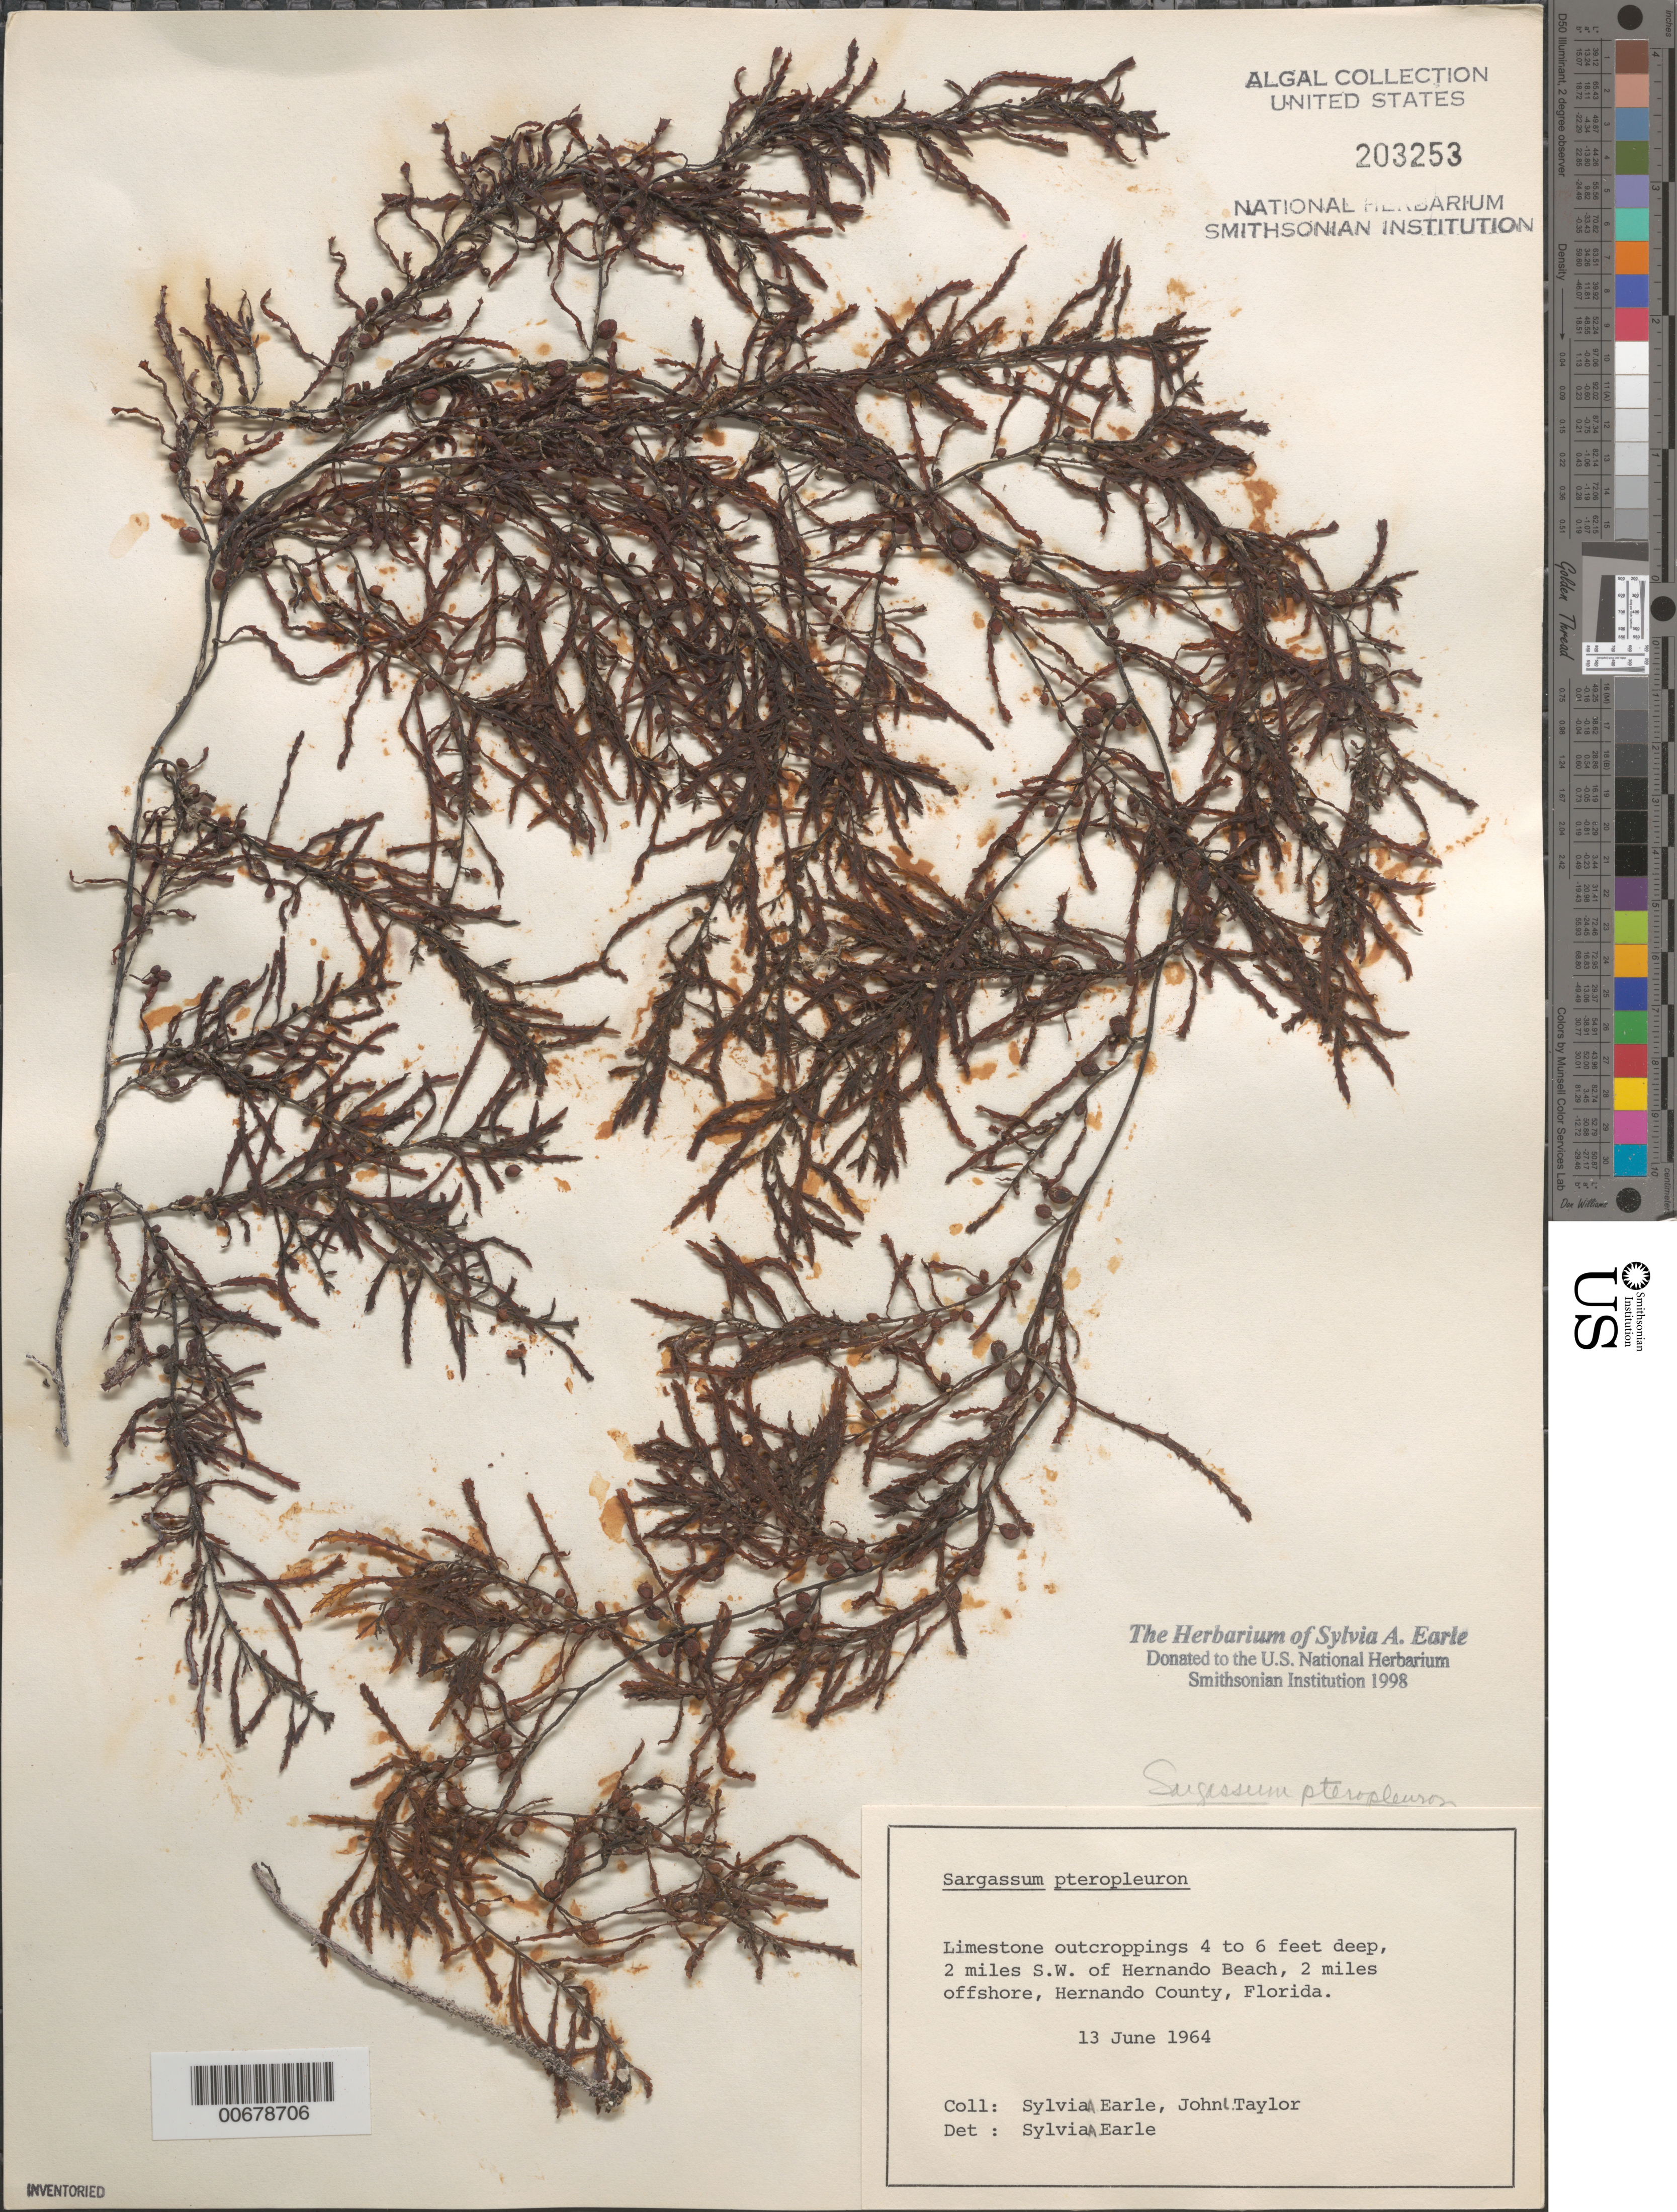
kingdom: Chromista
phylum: Ochrophyta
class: Phaeophyceae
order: Fucales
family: Sargassaceae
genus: Sargassum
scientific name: Sargassum pteropleuron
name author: Grunow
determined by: Earle, S. A.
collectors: S. A. Earle & J. L. Taylor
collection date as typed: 13 Jun 1964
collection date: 1964-06-13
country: United States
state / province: Florida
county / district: Hernando County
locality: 2 miles southwest of Hernando Beach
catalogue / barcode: US 203253